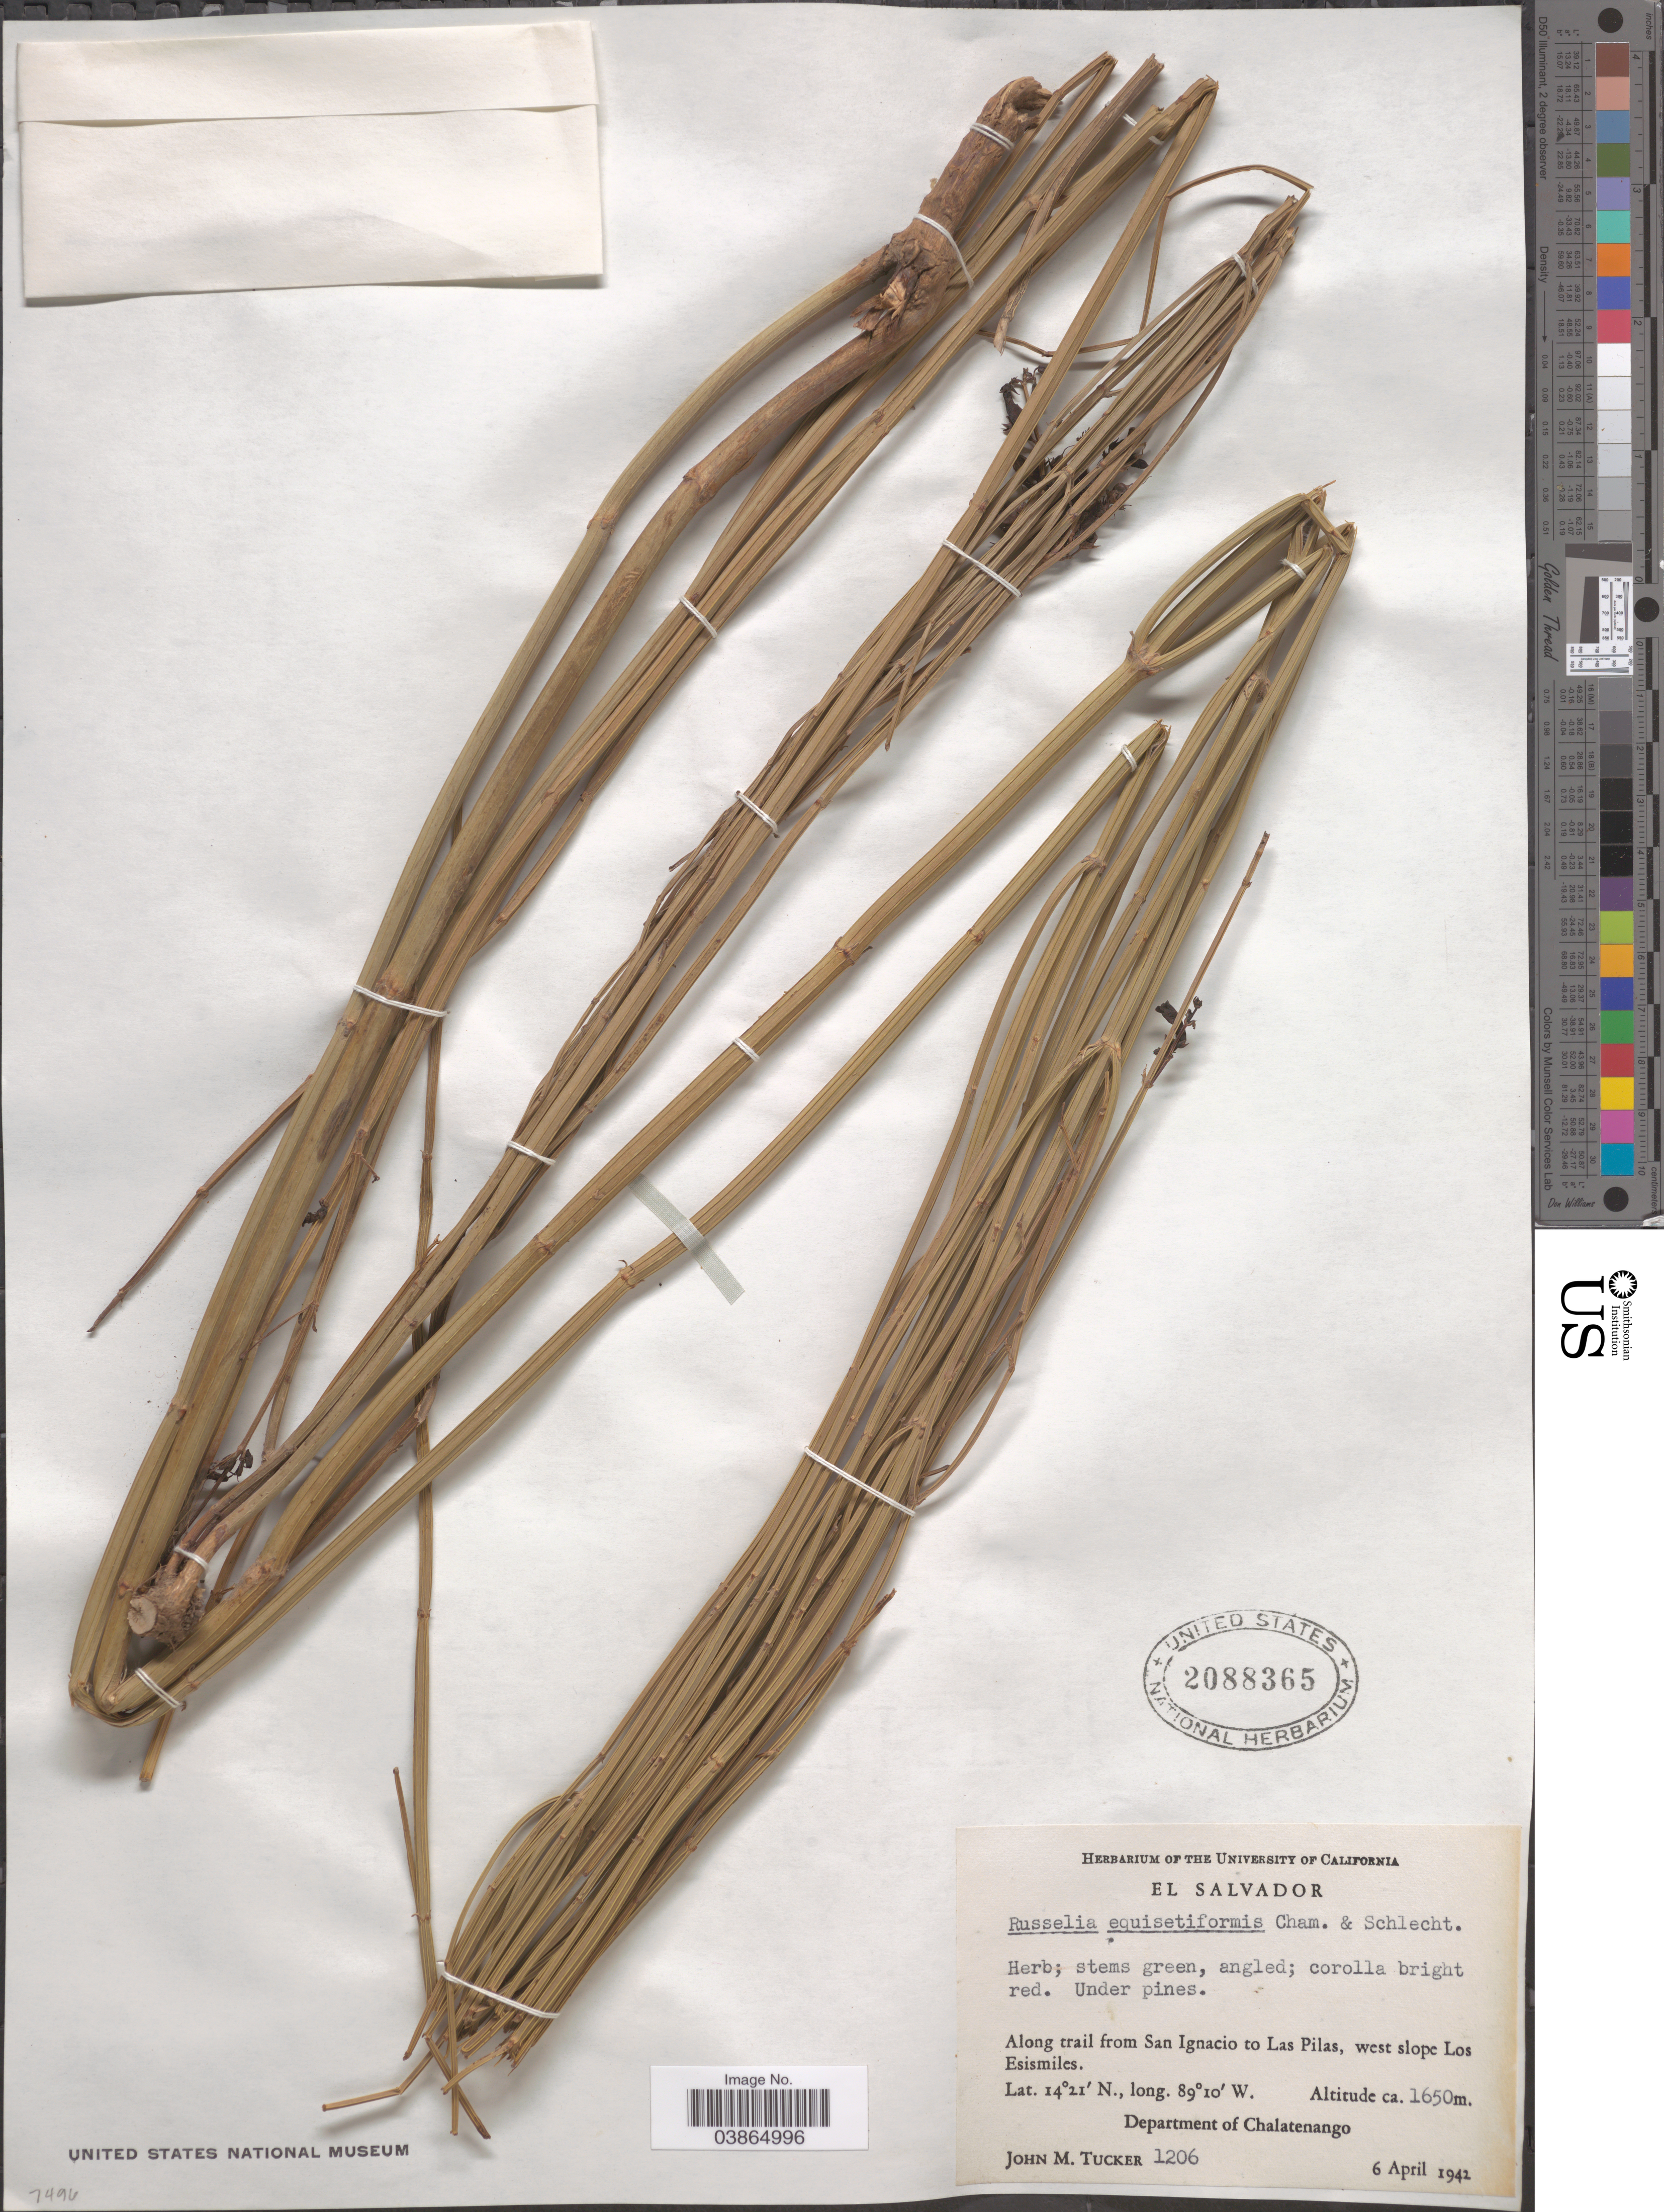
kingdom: Plantae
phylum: Tracheophyta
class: Magnoliopsida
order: Lamiales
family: Plantaginaceae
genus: Russelia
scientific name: Russelia equisetiformis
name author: Schltdl. & Cham.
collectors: J. M. Tucker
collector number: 1206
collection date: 1942-04-06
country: El Salvador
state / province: Chalatenango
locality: Along trail from San Ignacio to Las Pilas, west slope Los Esismiles. Department of Chalatenango.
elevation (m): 1650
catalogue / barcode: US 2088365